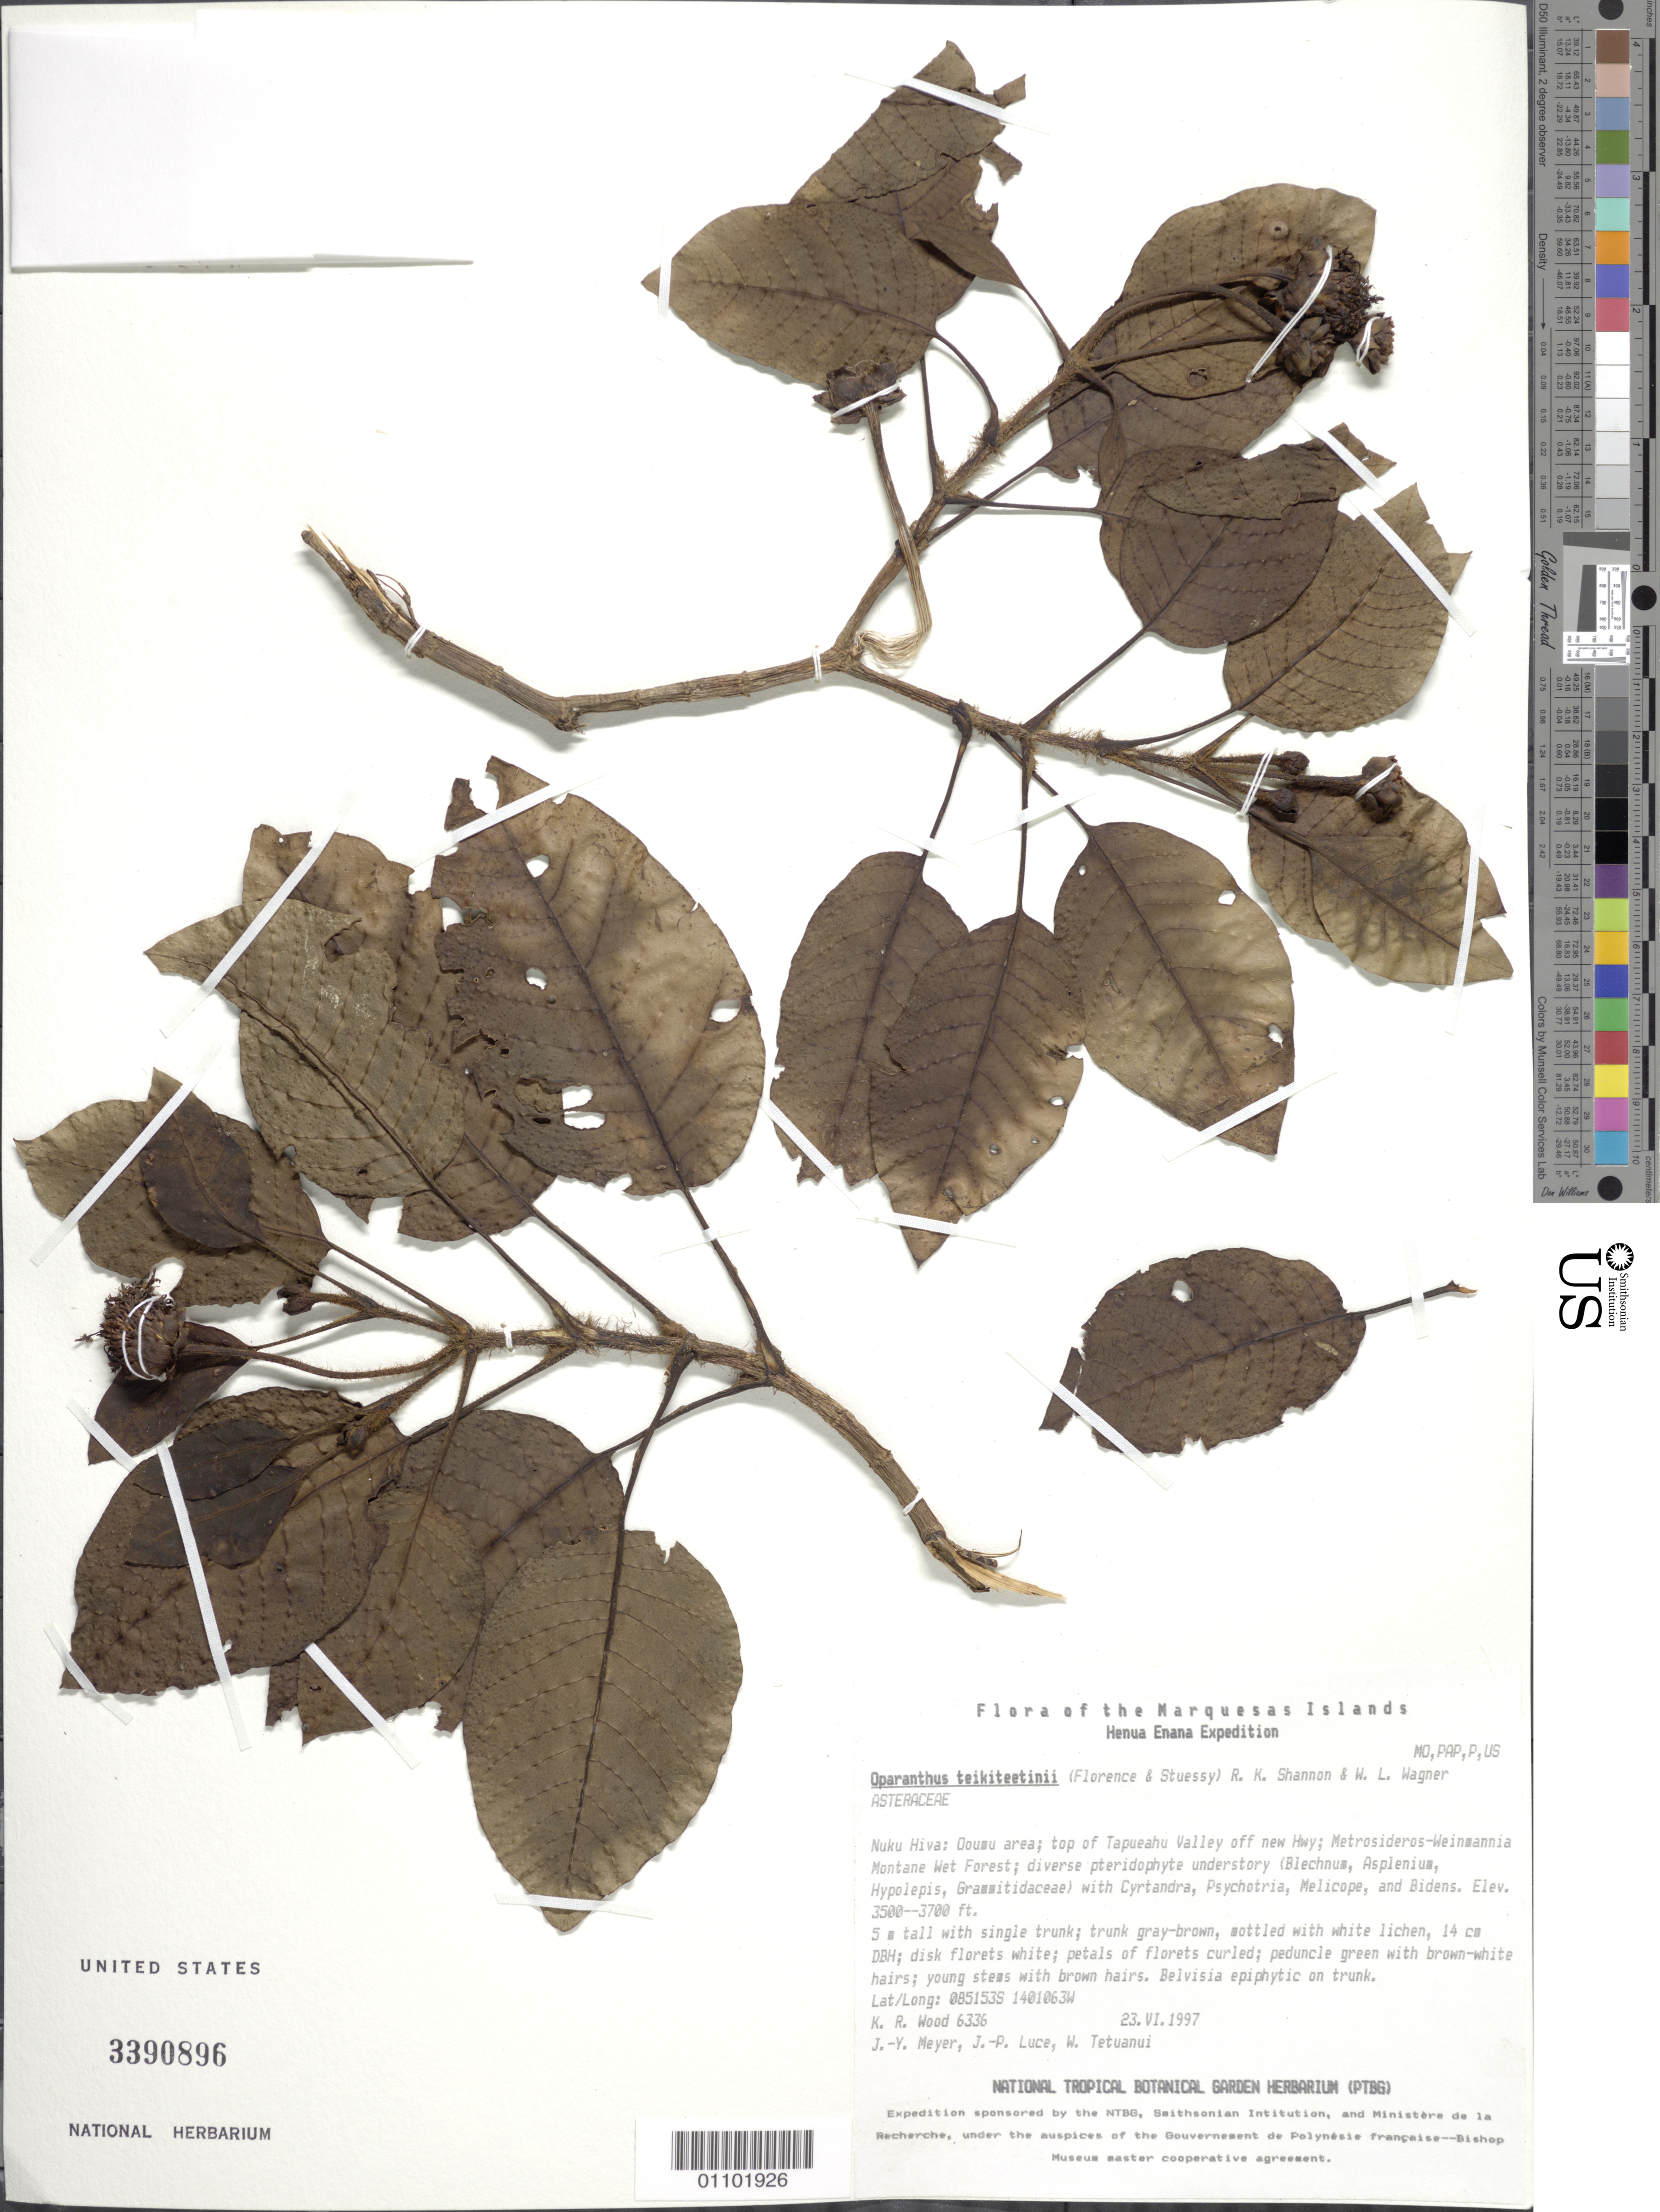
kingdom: Plantae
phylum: Tracheophyta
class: Magnoliopsida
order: Asterales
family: Asteraceae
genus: Oparanthus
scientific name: Oparanthus teikiteetinii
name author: (J. Florence & Steussy) R.K. Shannon & W.L. Wagner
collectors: K. R. Wood, J.-Y. Meyer, J. Luce & W. Tetuanui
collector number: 6336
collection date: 1997-06-23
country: French Polynesia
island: Nuku Hiva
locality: Ooumu area, top of Tapueahu Valley off new Hwy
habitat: In Metrosideros-Weinmannia Maontane Wet Forest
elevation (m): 1067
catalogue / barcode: US 3390896